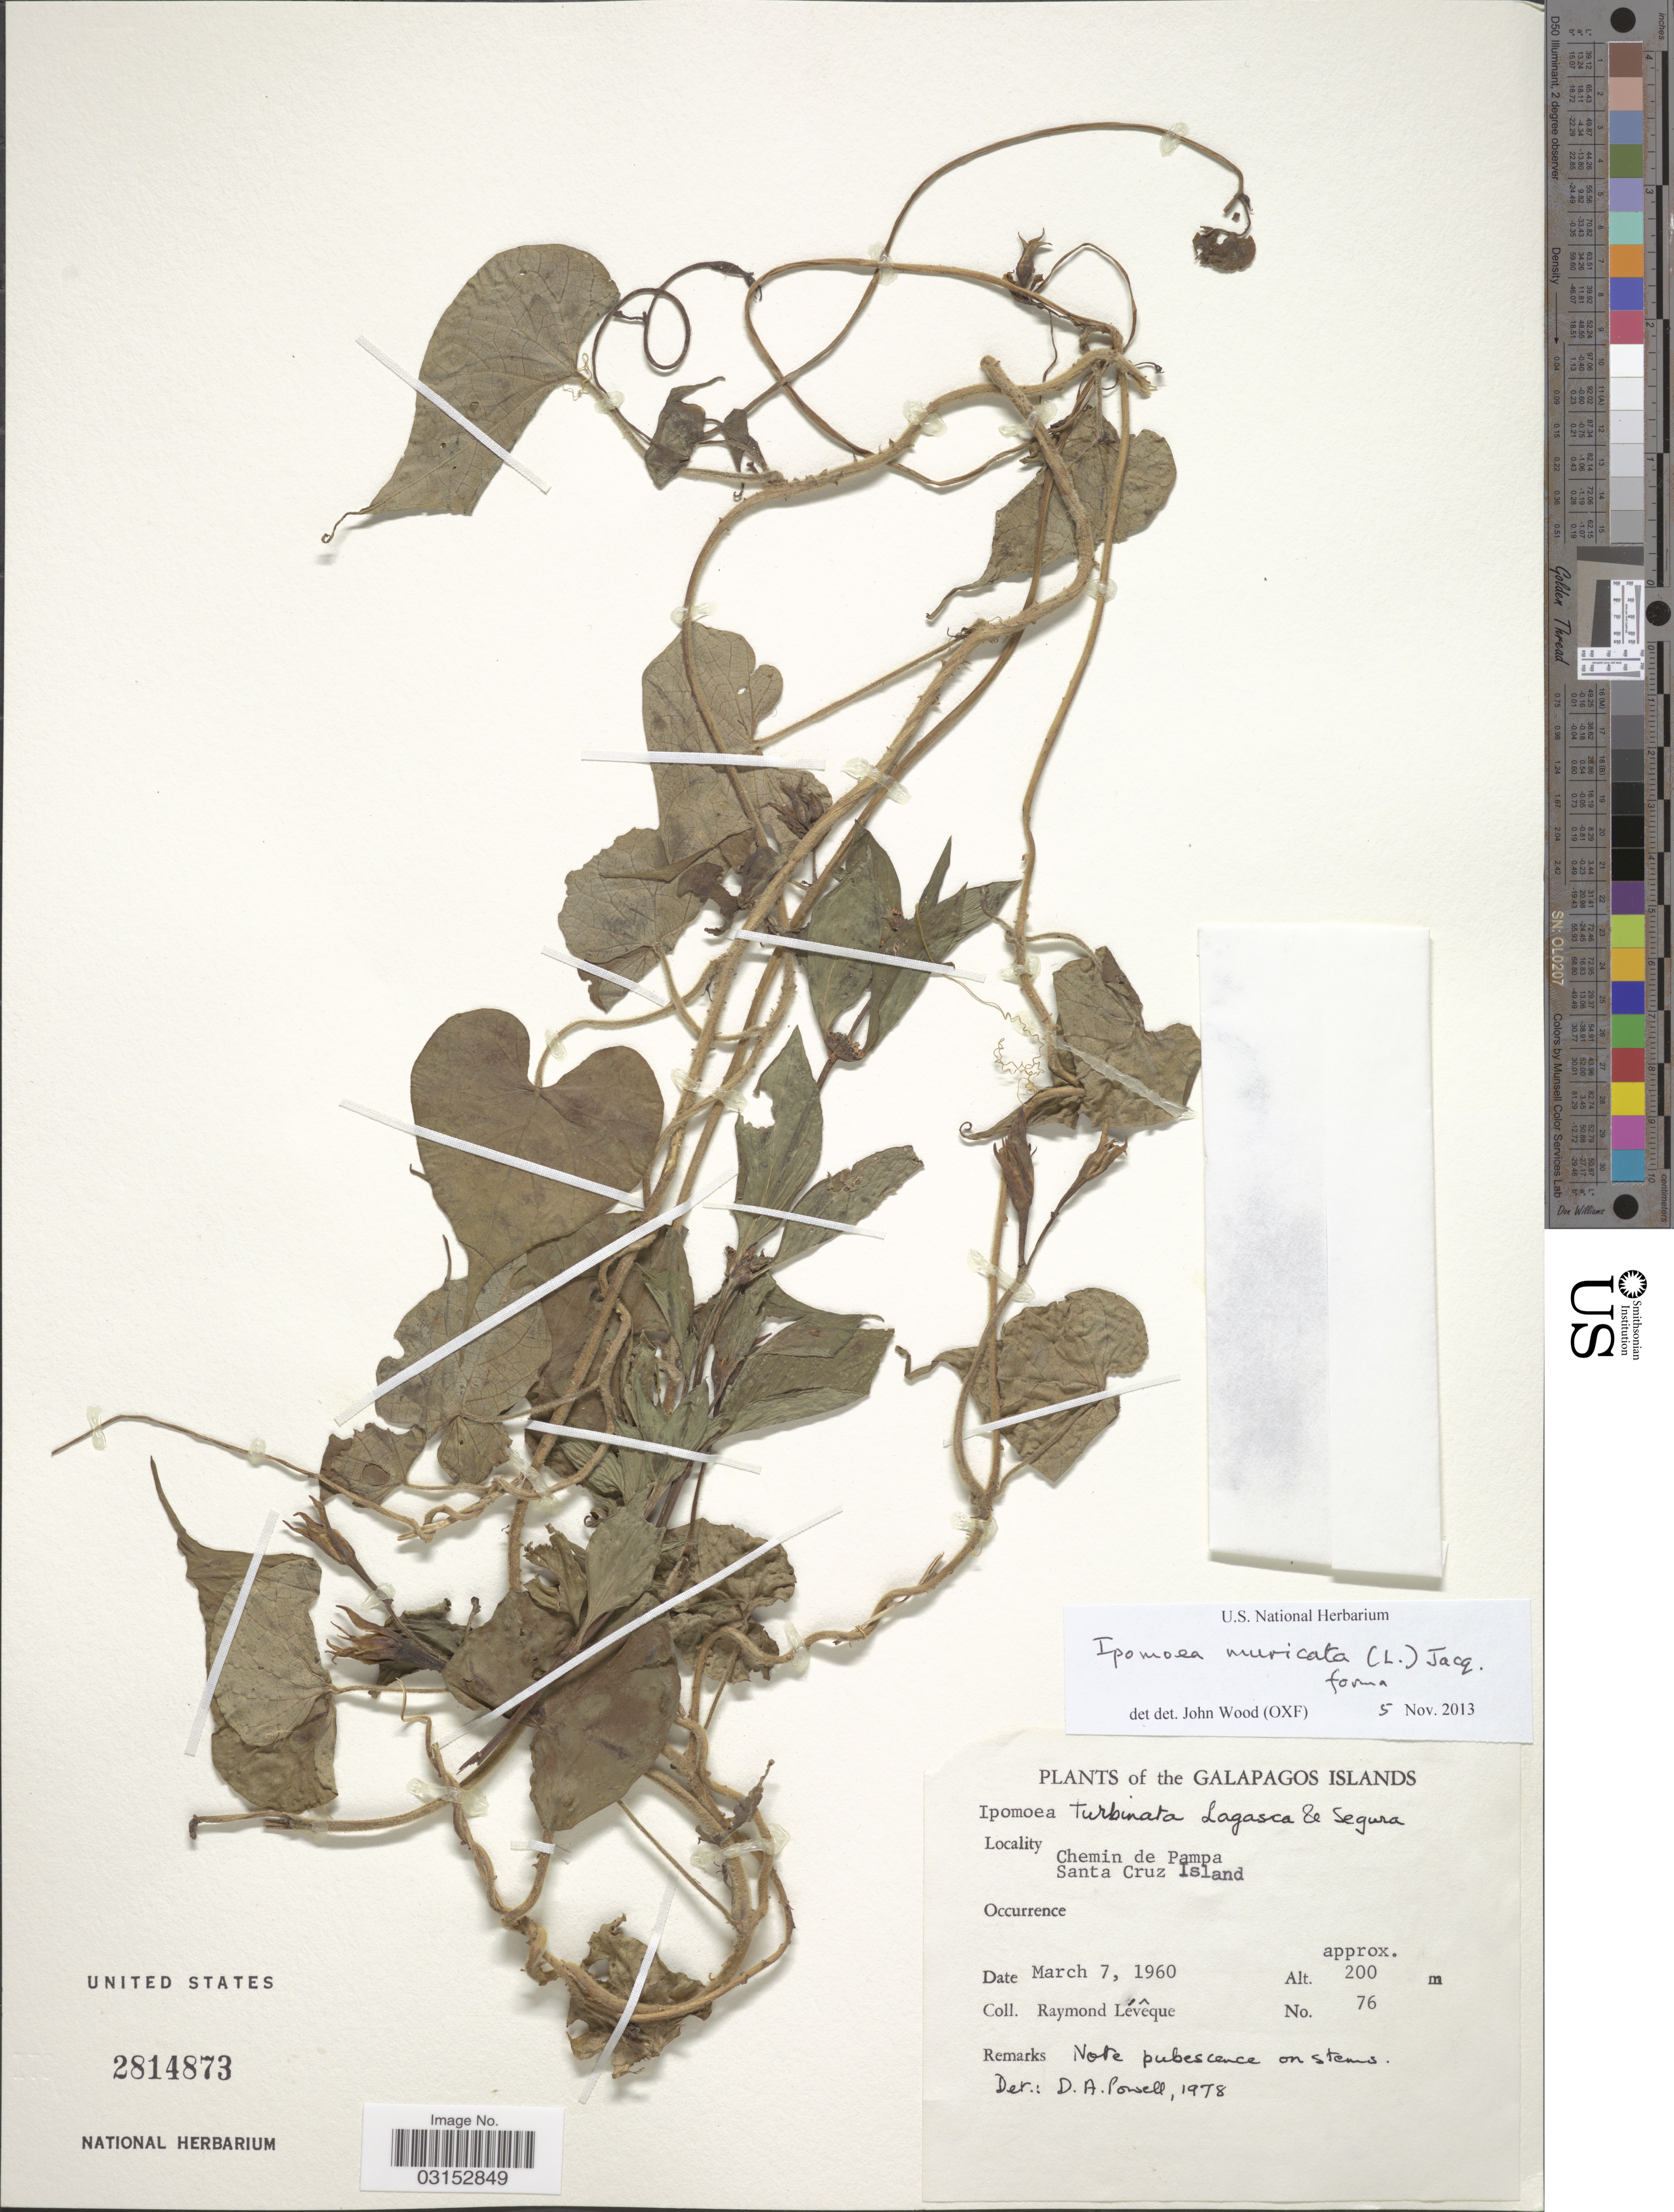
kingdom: Plantae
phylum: Tracheophyta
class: Magnoliopsida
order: Solanales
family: Convolvulaceae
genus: Ipomoea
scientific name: Ipomoea muricata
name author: (L.) Jacq.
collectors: R. Lévêque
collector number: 76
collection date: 1960-03-07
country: Ecuador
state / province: Colón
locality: The Galapagos Islands. Chemin de Pampa. Santa Cruz Island.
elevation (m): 200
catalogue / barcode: US 2814873